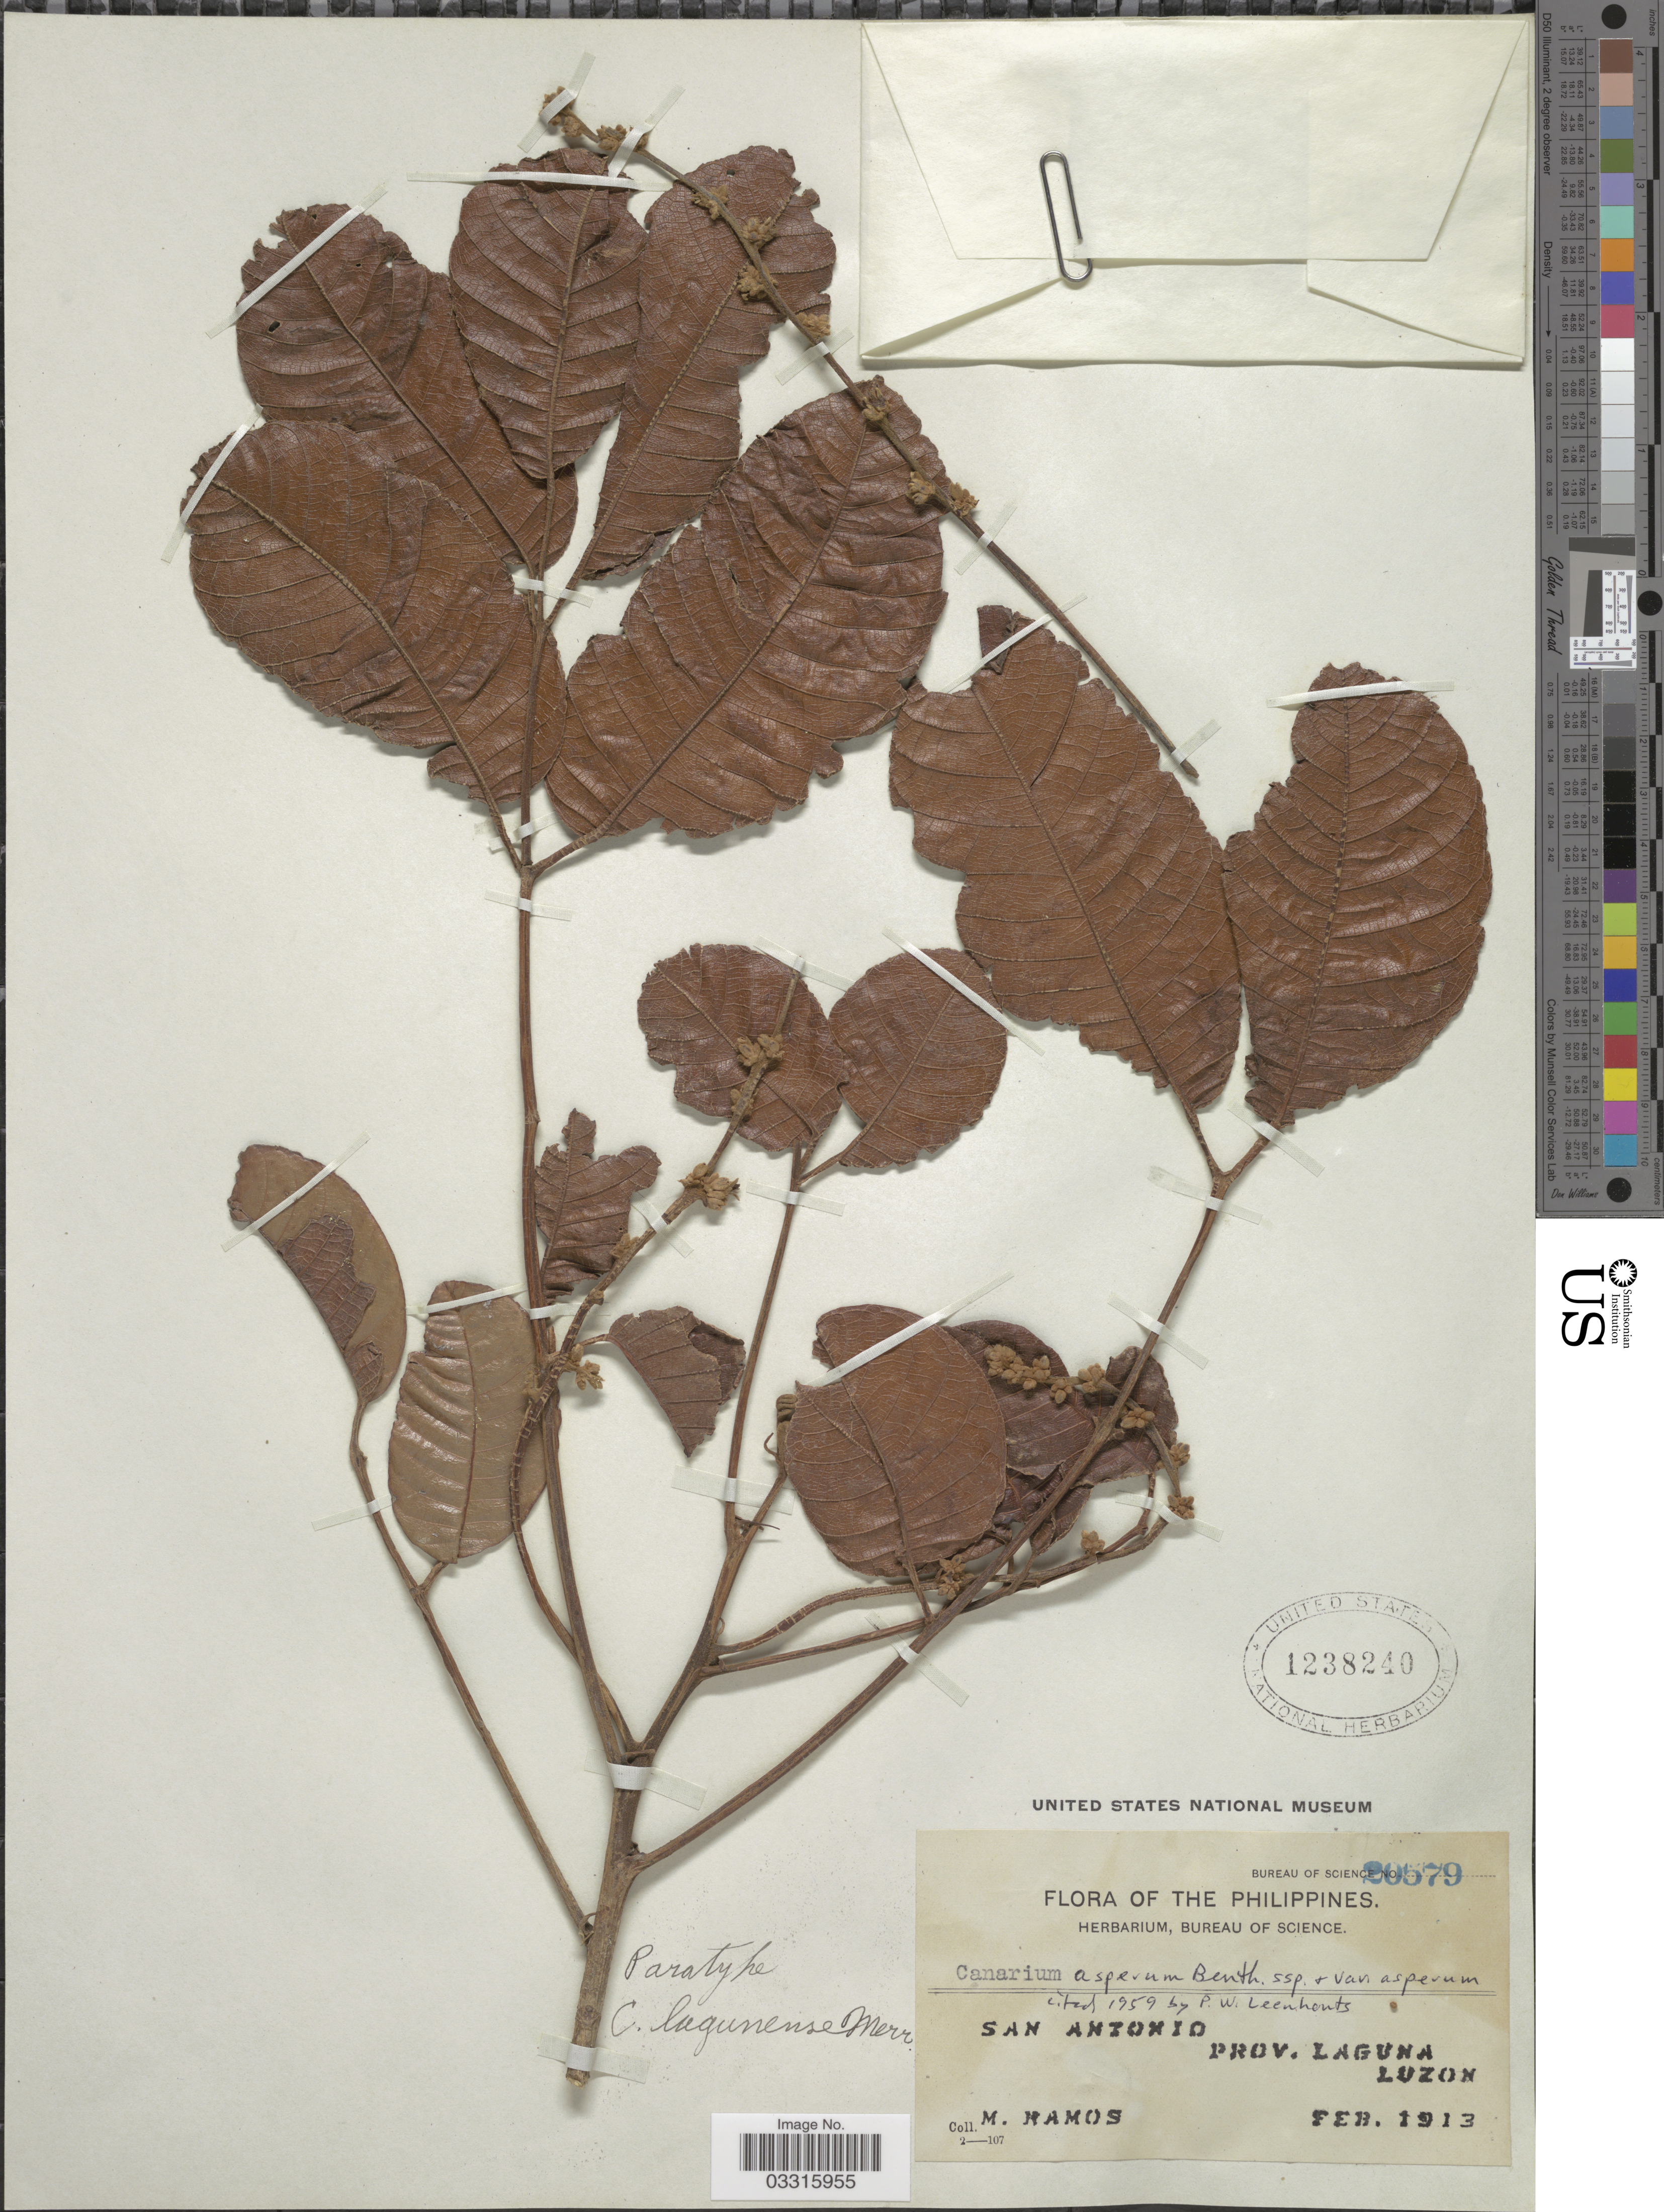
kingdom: Plantae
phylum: Tracheophyta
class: Magnoliopsida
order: Sapindales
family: Burseraceae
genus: Canarium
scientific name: Canarium asperum subsp. asperum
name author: Benth.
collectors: M. Ramos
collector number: Bureau of Science 20579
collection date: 1913-02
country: Philippines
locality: San Antonio, Prov. Laguna, Luzon.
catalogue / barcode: US 1238240